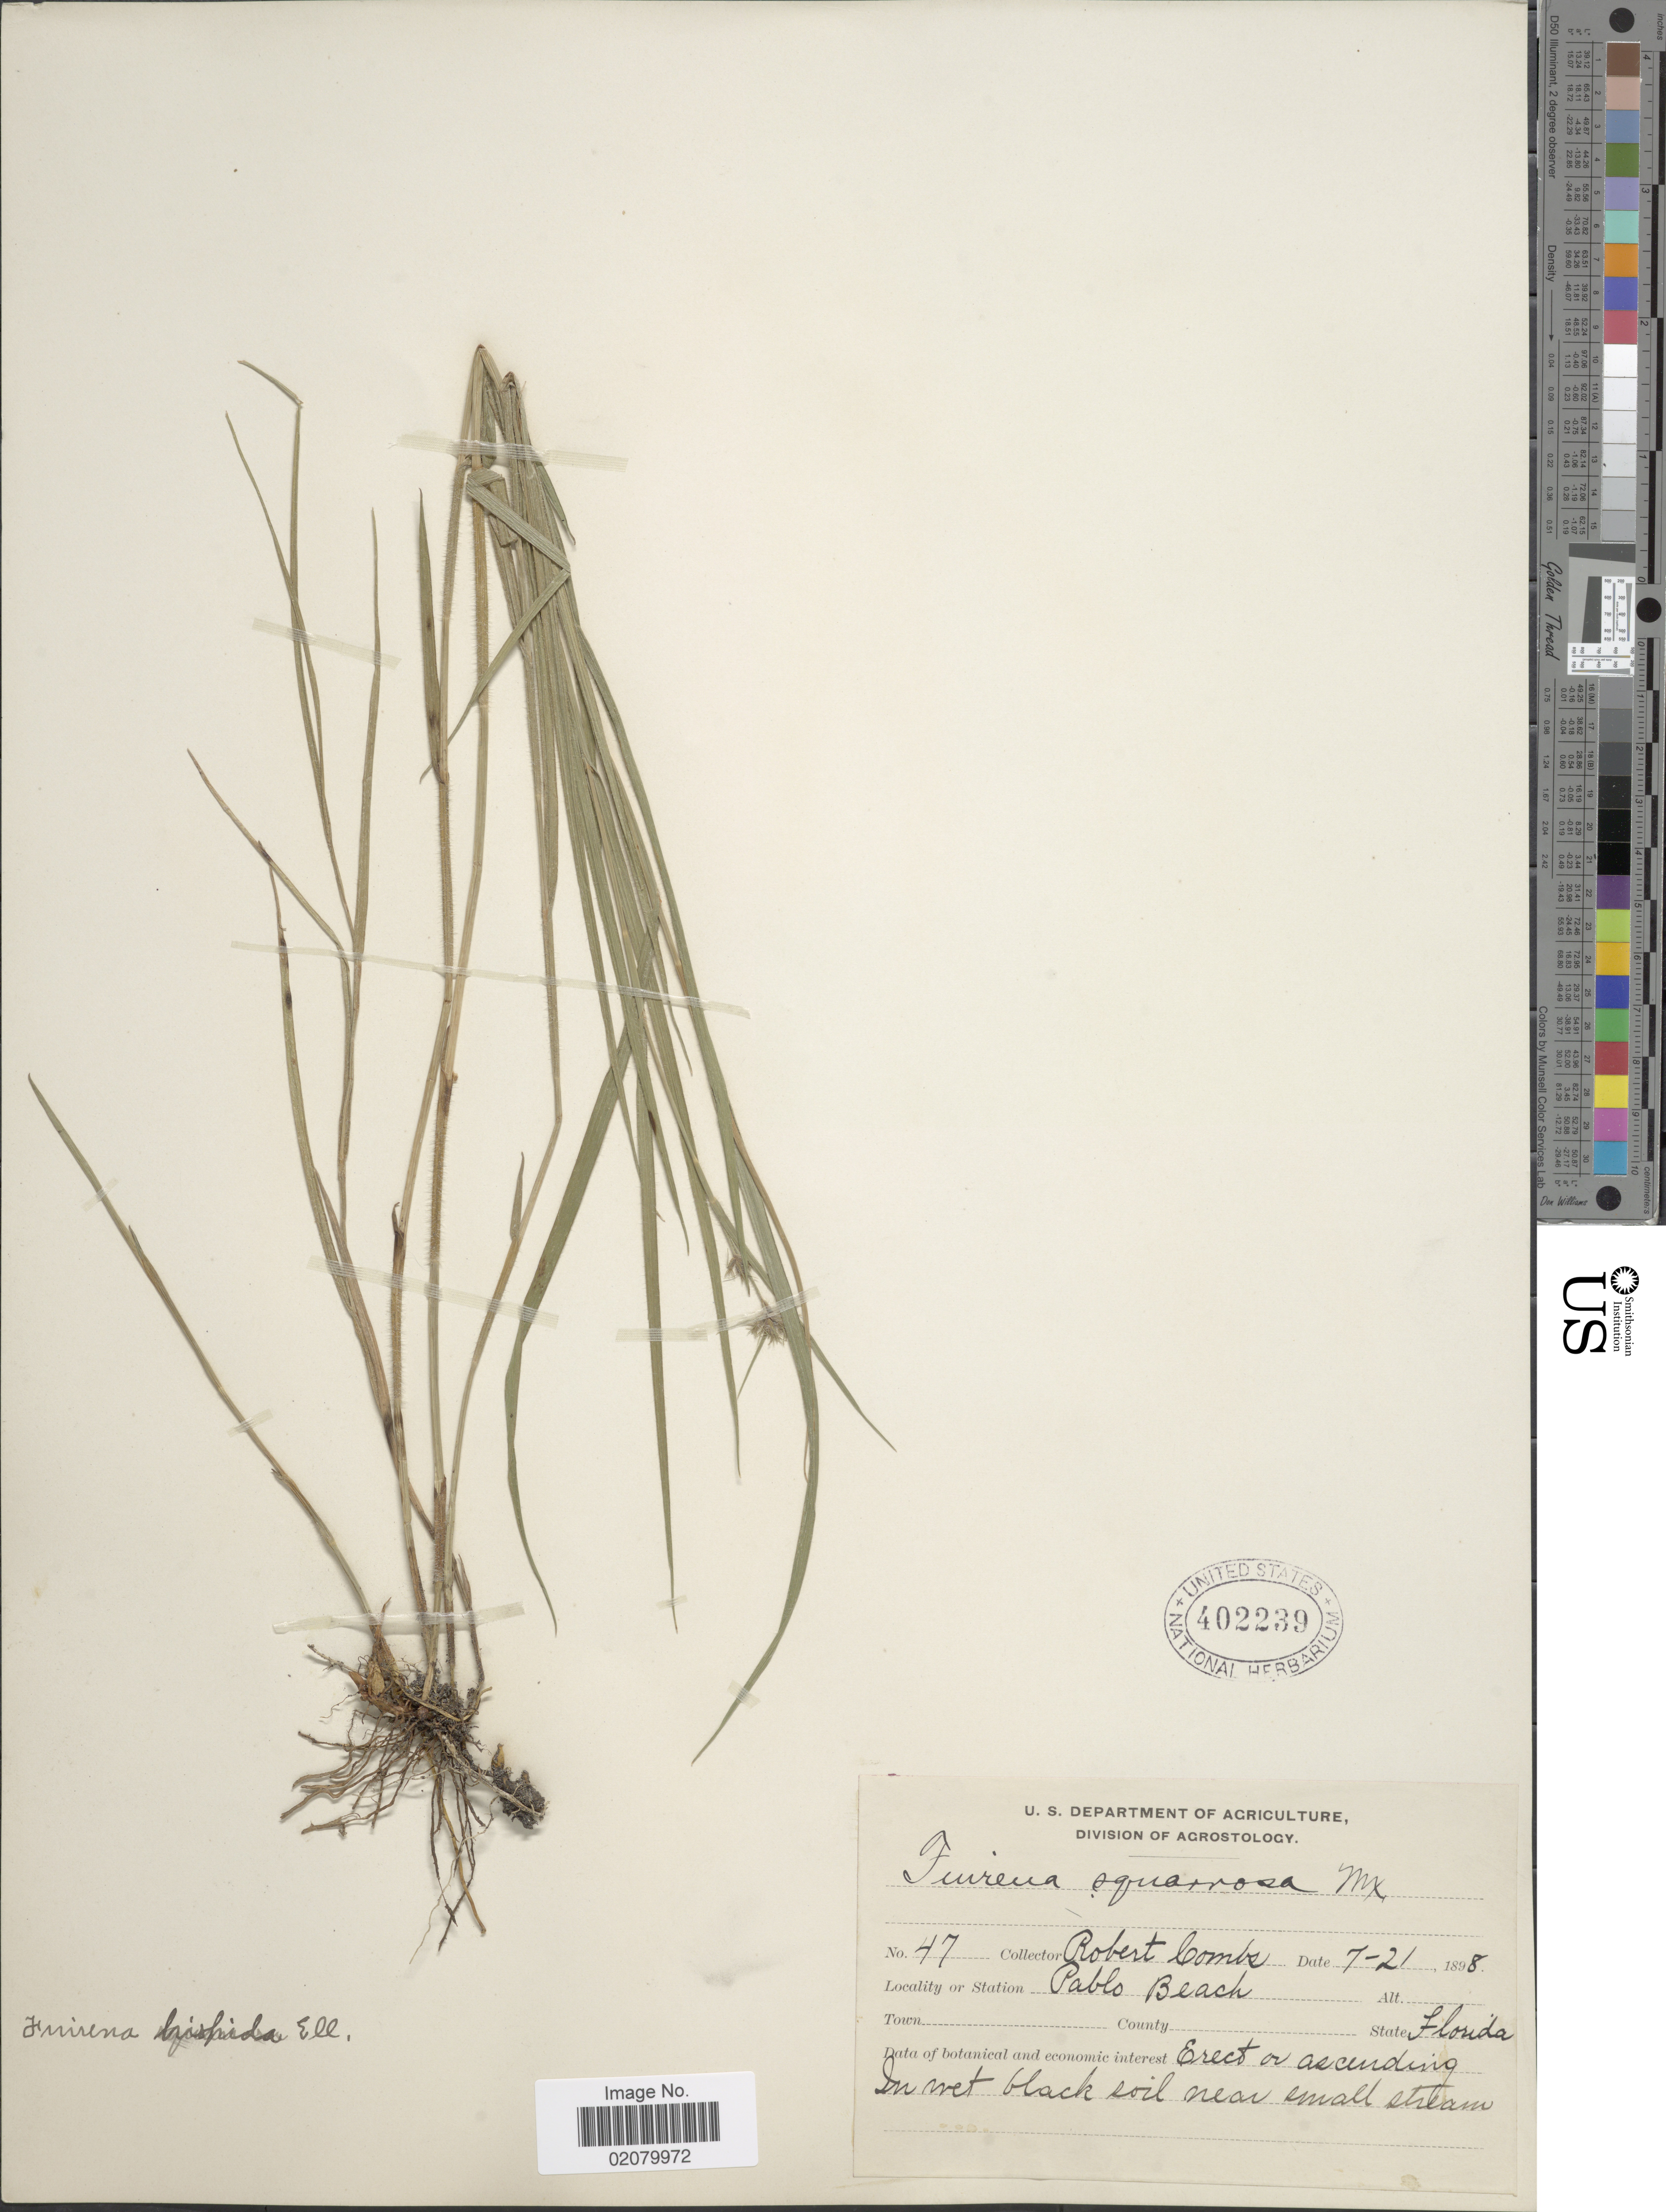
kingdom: Plantae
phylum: Tracheophyta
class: Liliopsida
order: Poales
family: Cyperaceae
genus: Fuirena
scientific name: Fuirena squarrosa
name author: Michx.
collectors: R. Combs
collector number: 47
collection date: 1898-07-21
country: United States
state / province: Florida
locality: Pablo Beach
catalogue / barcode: US 402239